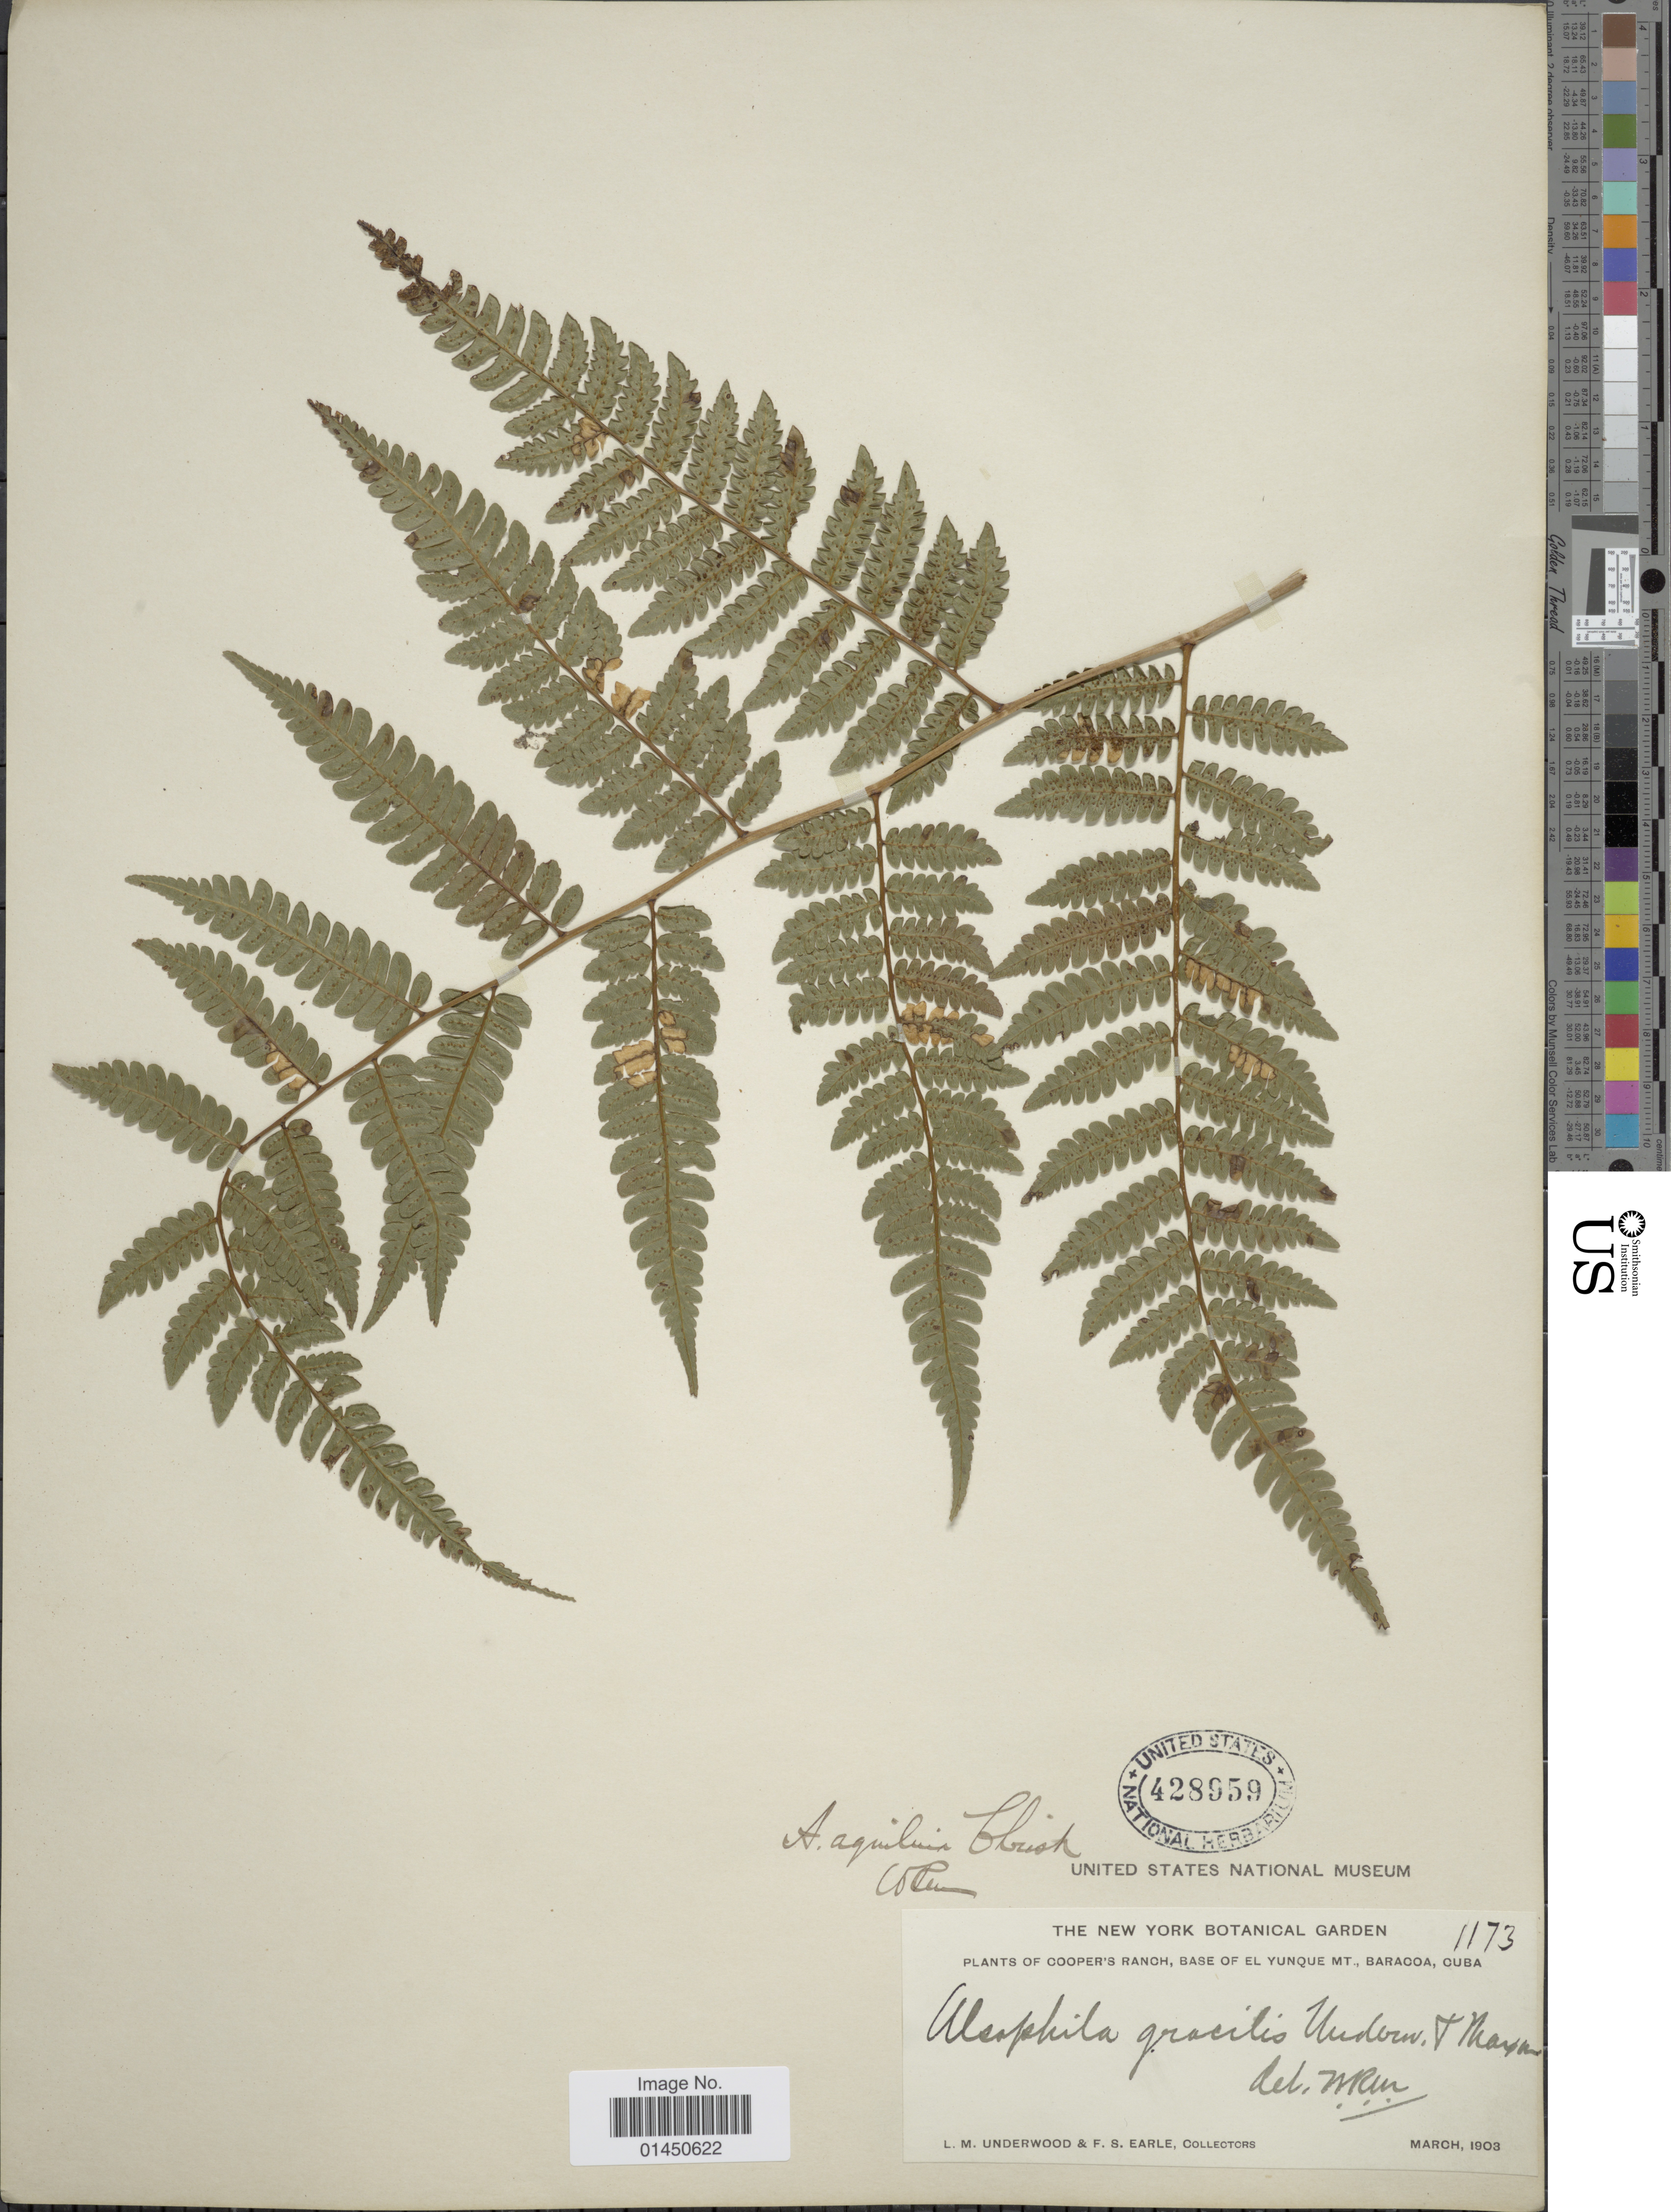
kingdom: Plantae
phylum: Tracheophyta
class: Polypodiopsida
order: Cyatheales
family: Cyatheaceae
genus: Cyathea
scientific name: Cyathea parvula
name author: (Jenman) Domin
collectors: L. M. Underwood & F. S. Earle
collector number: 1173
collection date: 1903-03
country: Cuba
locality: Cooper's Ranch, Base of El Yunque Mt., Baracoa.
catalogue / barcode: US 428959